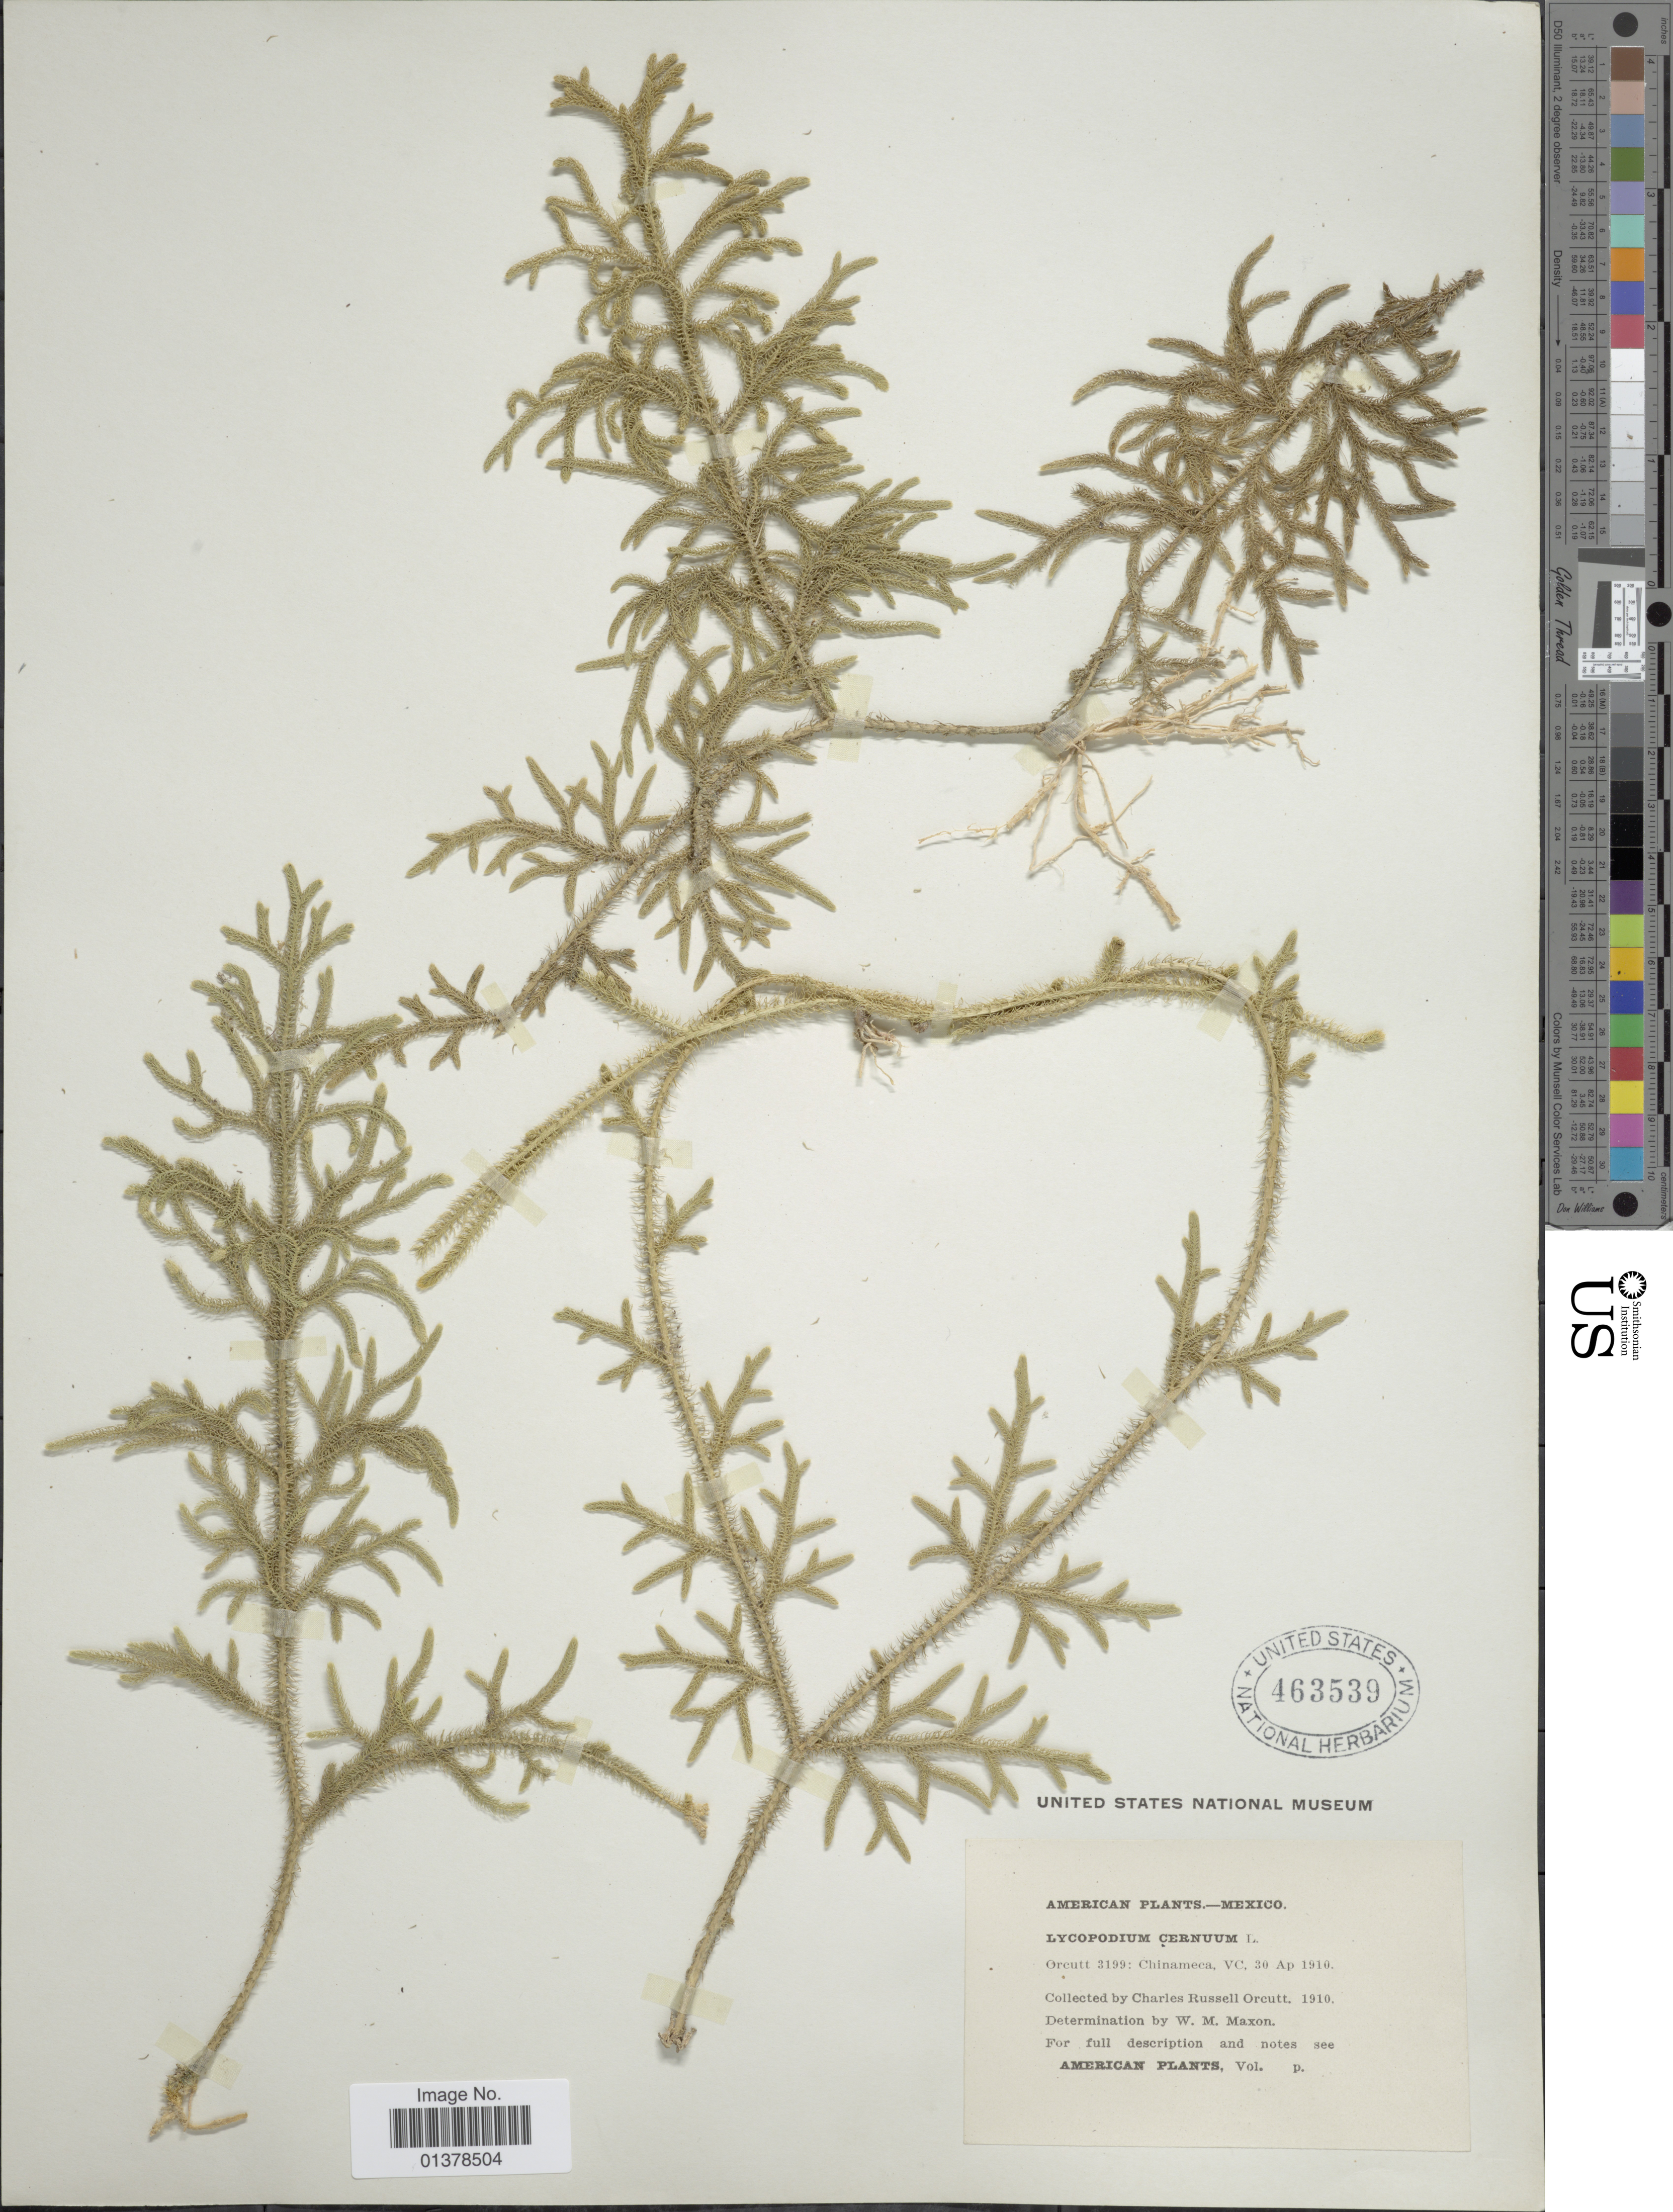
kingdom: Plantae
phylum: Tracheophyta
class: Lycopodiopsida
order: Lycopodiales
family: Lycopodiaceae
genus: Palhinhaea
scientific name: Palhinhaea cernua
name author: (L.) Vasc. & Franco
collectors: C. R. Orcutt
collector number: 3199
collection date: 1910-04-30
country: Mexico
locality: Chinameca, VC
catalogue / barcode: US 463539